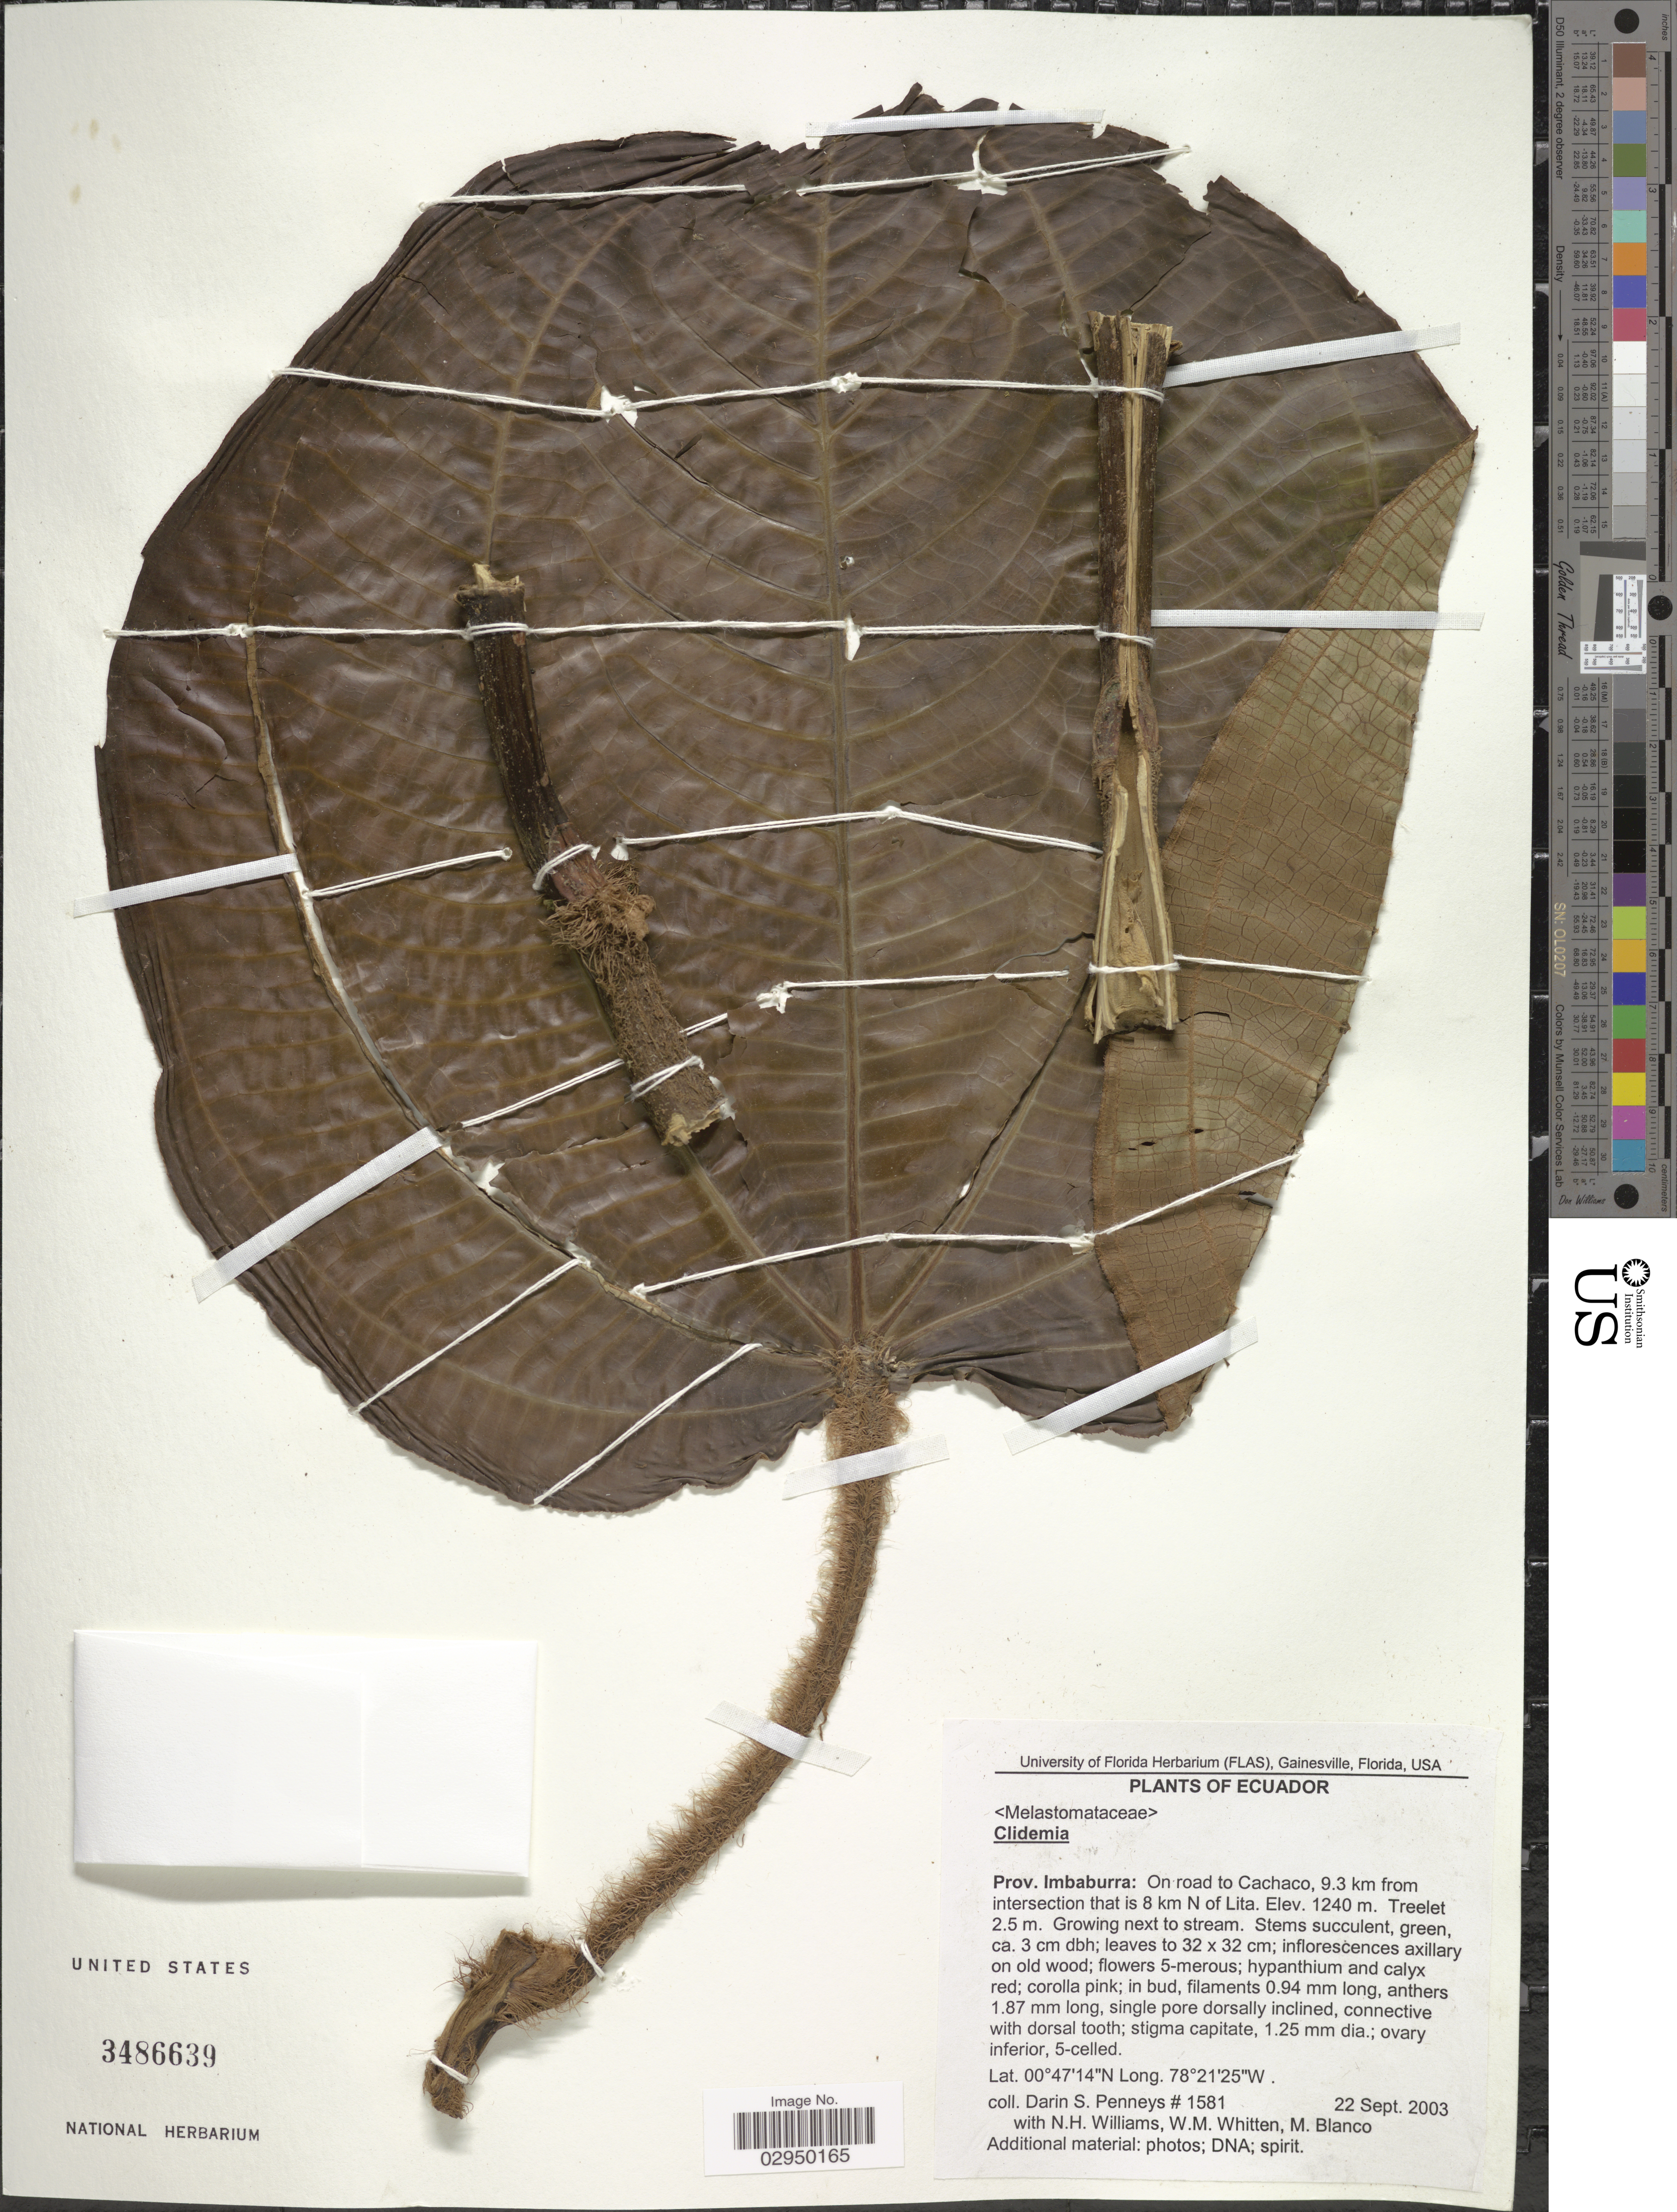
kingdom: Plantae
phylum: Tracheophyta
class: Magnoliopsida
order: Myrtales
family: Melastomataceae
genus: Clidemia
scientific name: Clidemia sp.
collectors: D. S. Penneys, N. H. Williams, W. M. Whitten & M. Blanco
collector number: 1581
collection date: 2003-09-22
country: Ecuador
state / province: Imbabura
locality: On road to Cachaco, 9.3 km from intersection that is 8 km N of Lita.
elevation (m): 1240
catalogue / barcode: US 3486639